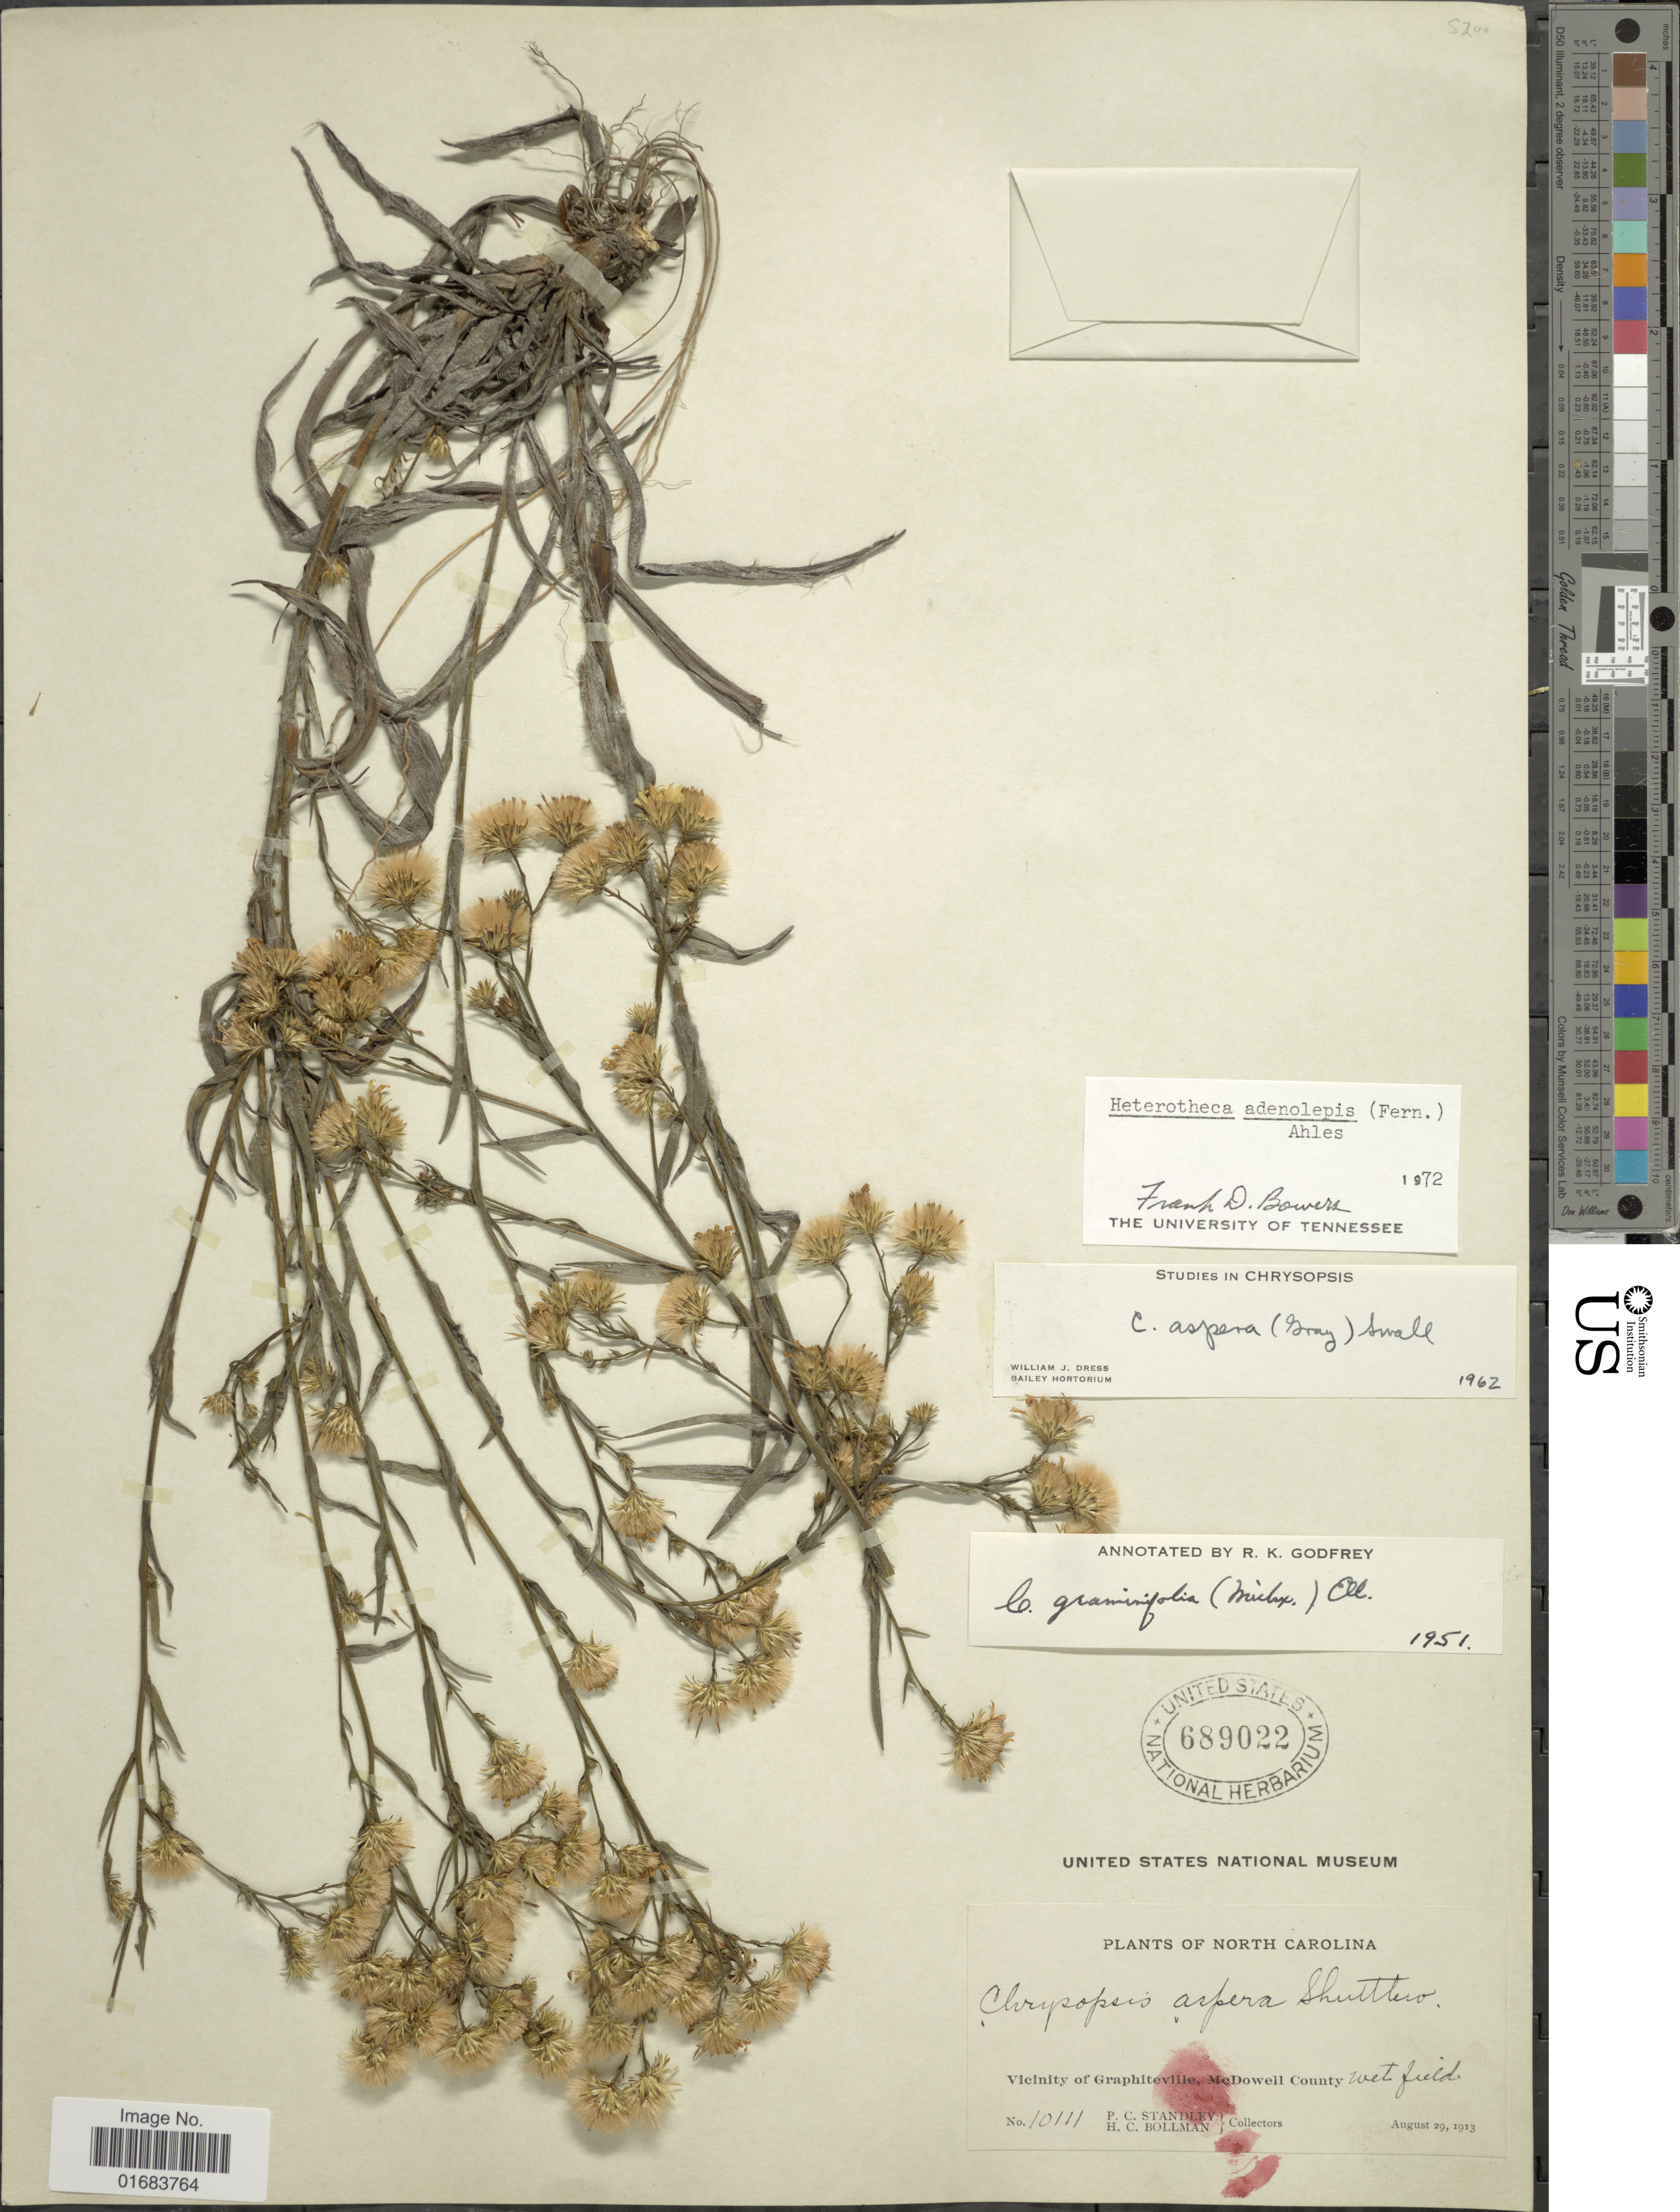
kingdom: Plantae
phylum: Tracheophyta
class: Magnoliopsida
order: Asterales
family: Asteraceae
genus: Pityopsis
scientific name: Pityopsis adenolepis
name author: (Fernald) Semple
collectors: P. C. Standley & H. C. Bollman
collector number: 10111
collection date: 1913-08-29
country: United States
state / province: North Carolina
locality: Vicinity of Graphiteville, McDowell County.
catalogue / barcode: US 689022